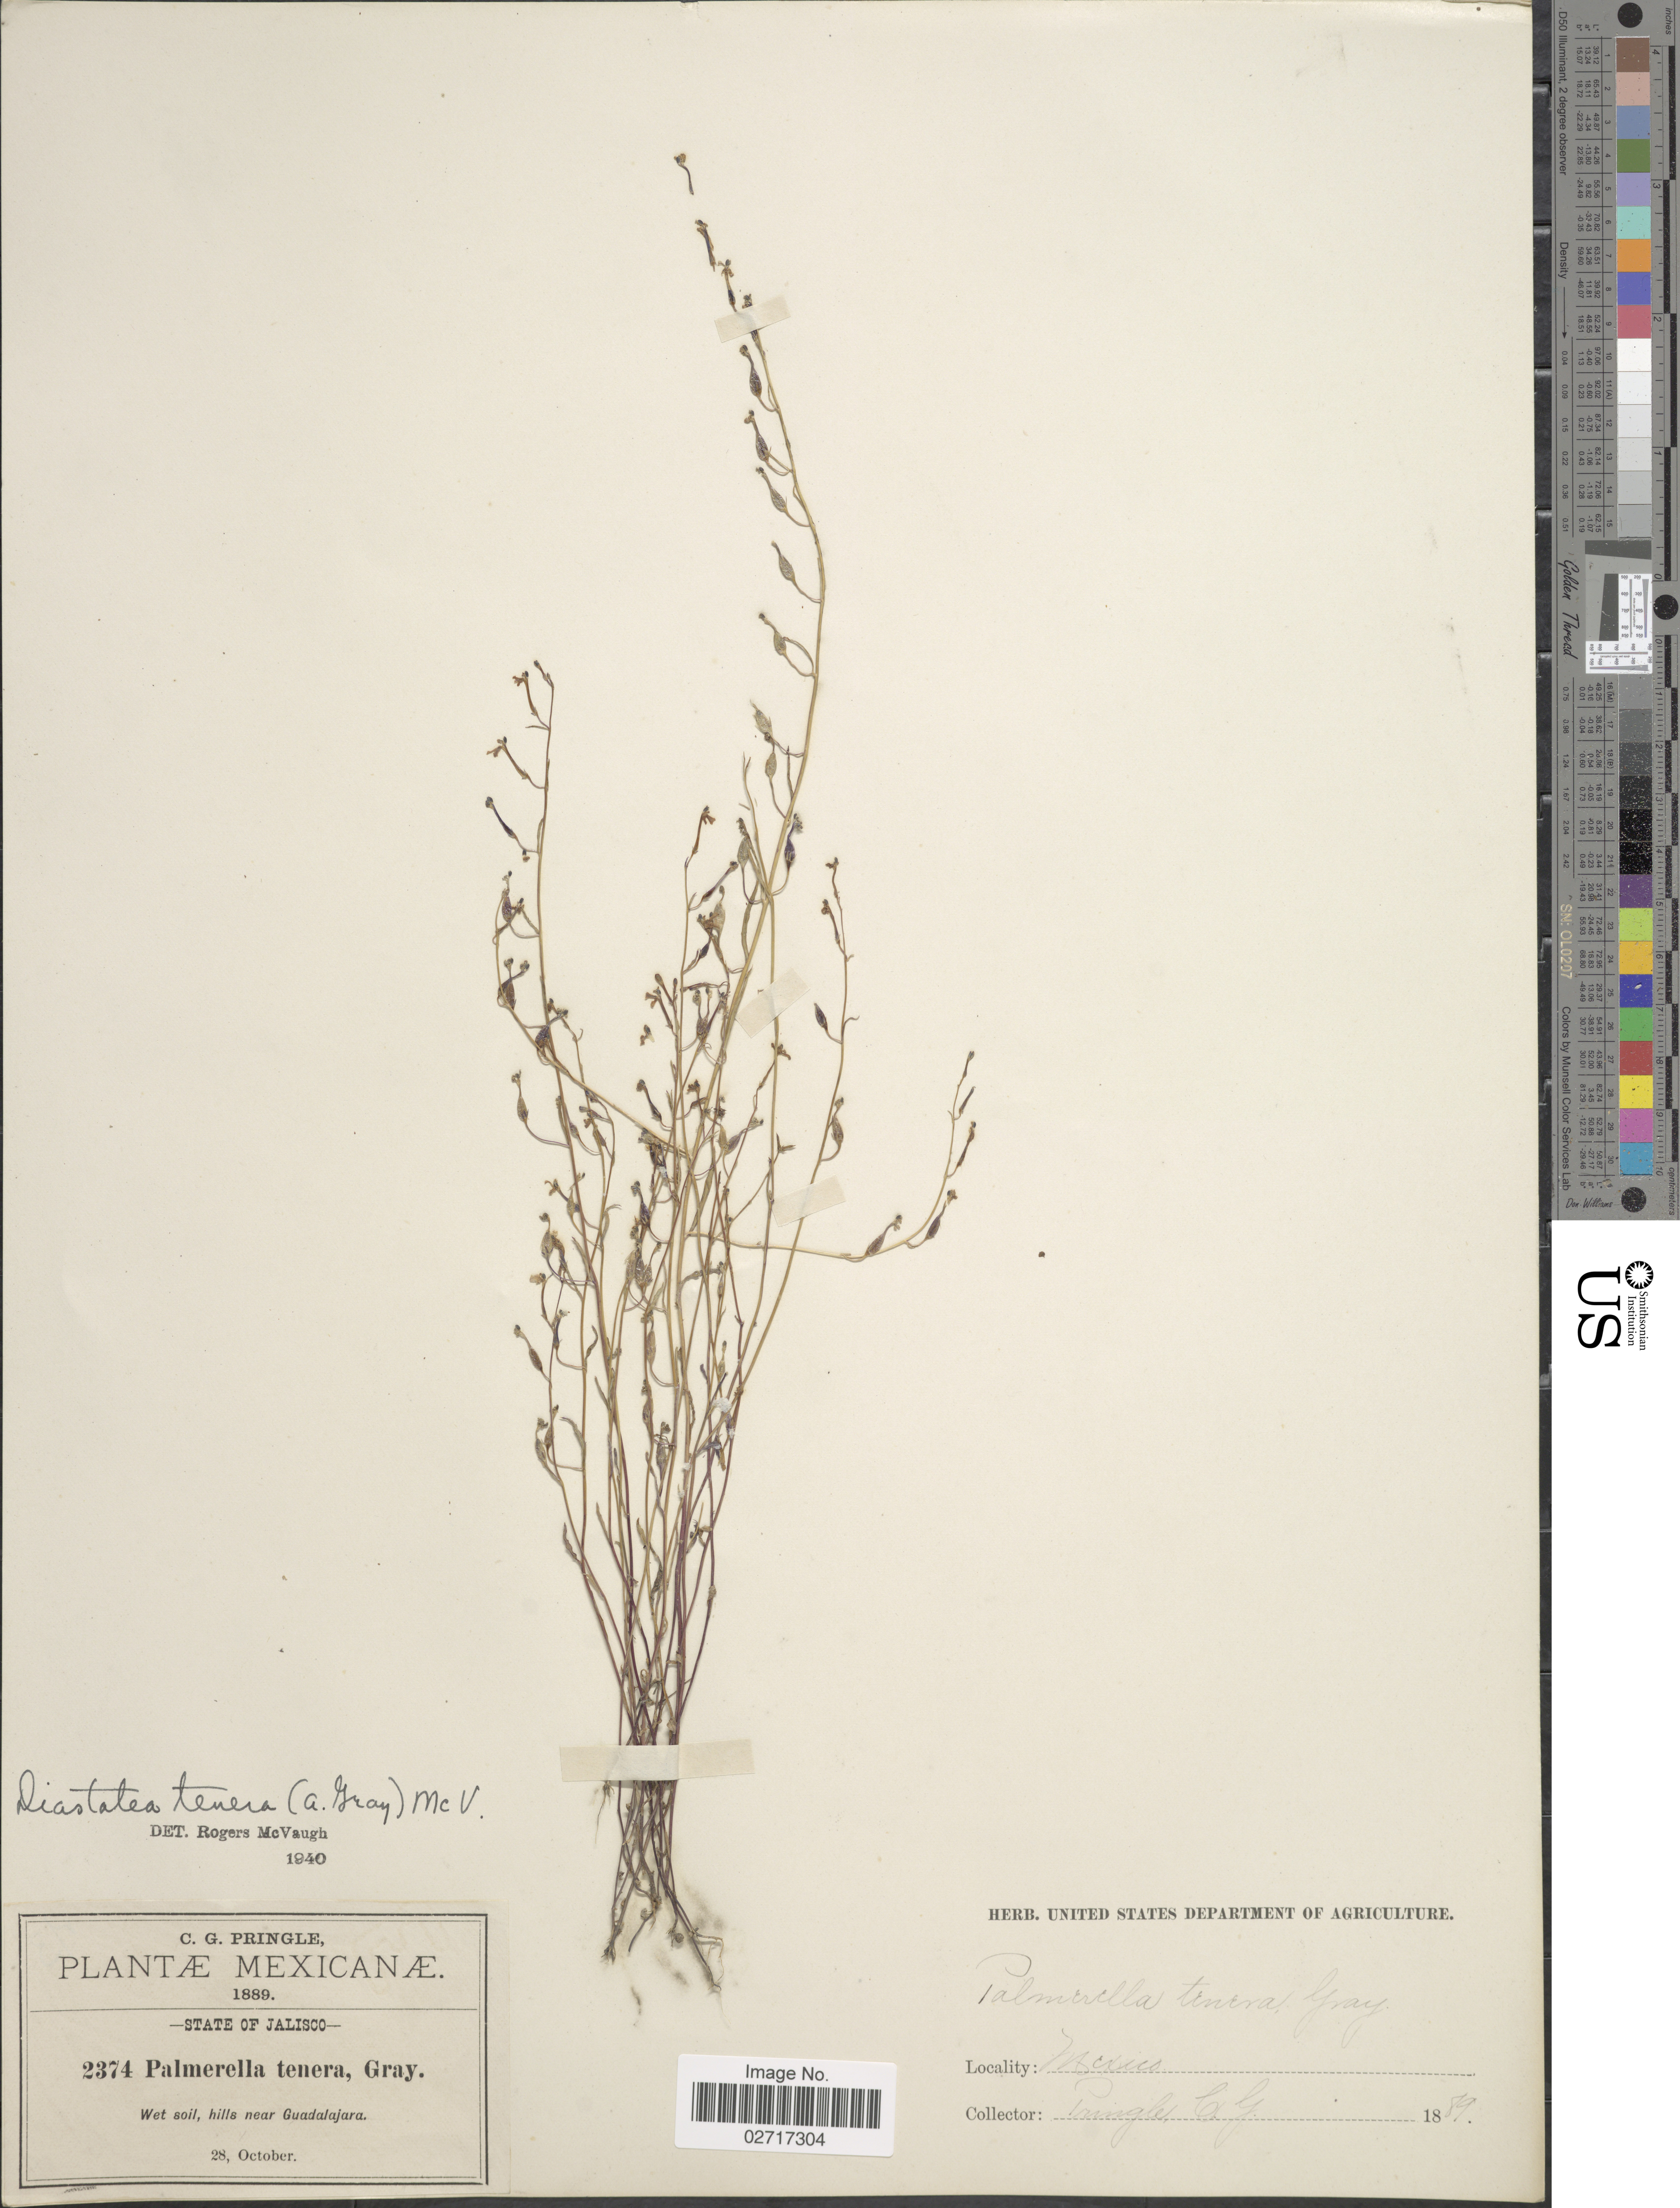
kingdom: Plantae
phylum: Tracheophyta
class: Magnoliopsida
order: Asterales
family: Campanulaceae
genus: Diastatea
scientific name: Diastatea tenera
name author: (A. Gray) McVaugh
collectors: C. G. Pringle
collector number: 2374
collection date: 1889-10-28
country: Mexico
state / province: Jalisco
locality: Wet soil, hills near Guadalajara.